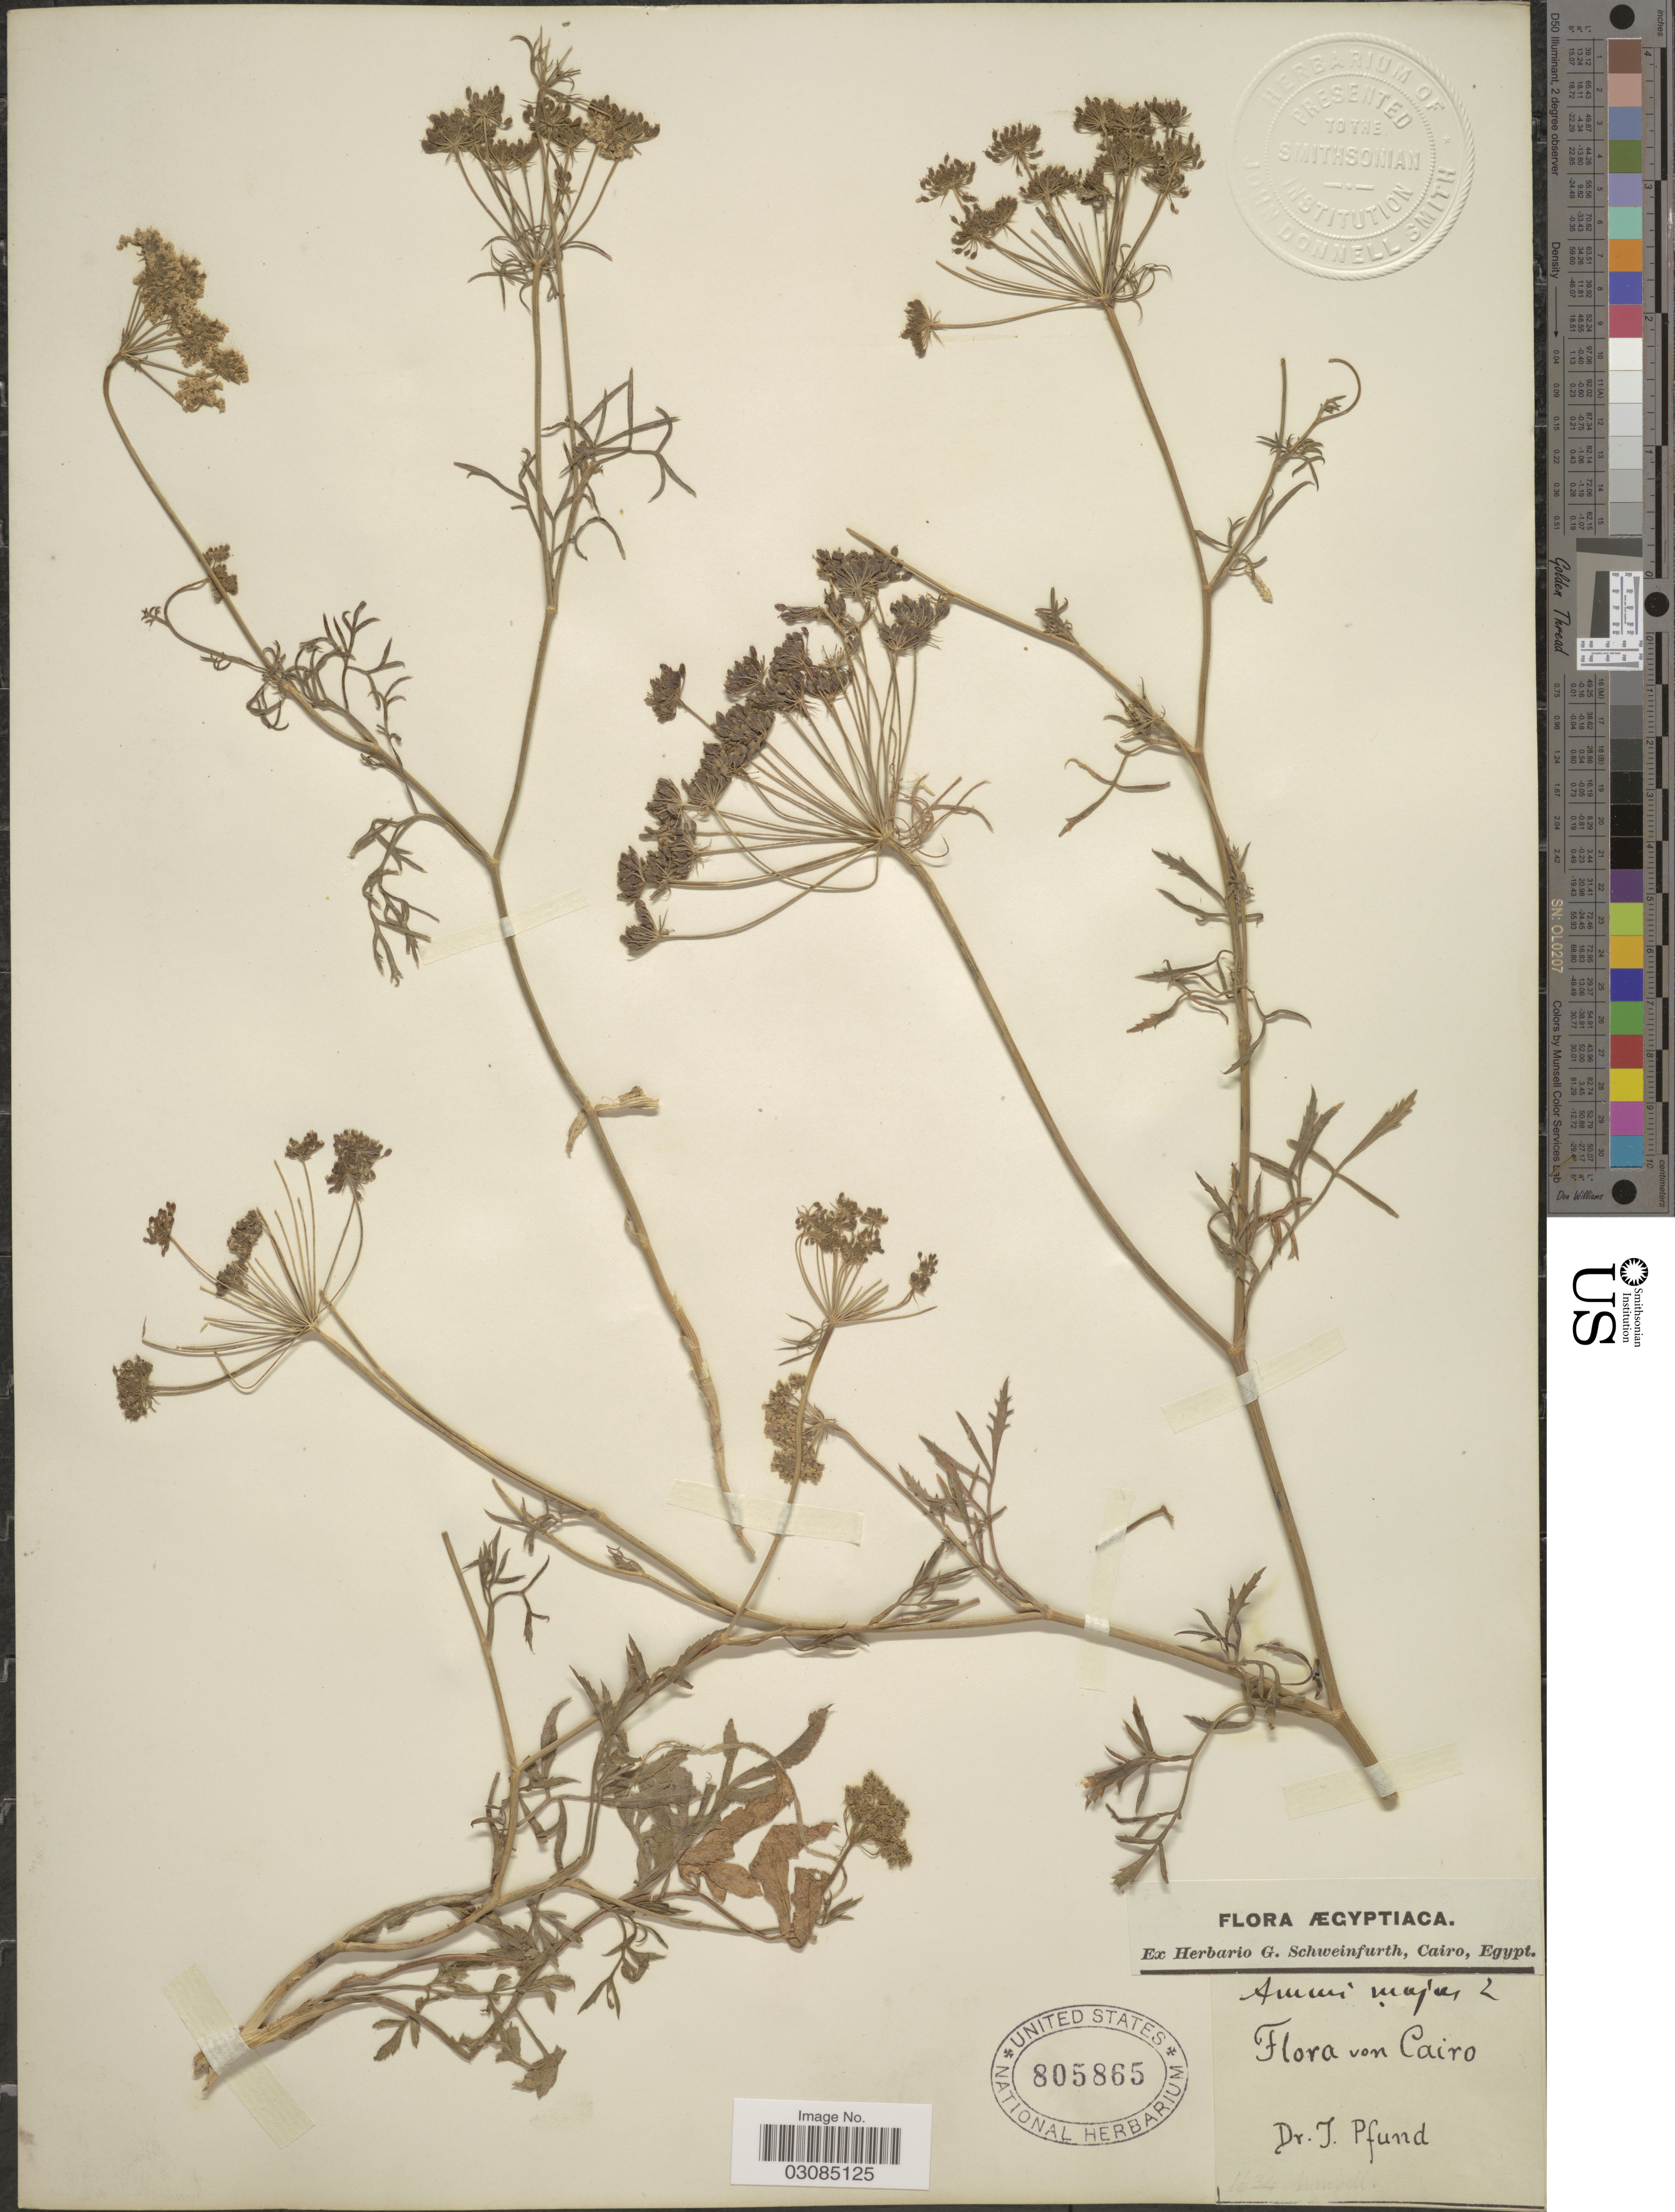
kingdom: Plantae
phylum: Tracheophyta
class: Magnoliopsida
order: Apiales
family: Apiaceae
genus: Ammi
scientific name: Ammi majus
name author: L.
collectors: J. Pfund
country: Egypt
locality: Cairo.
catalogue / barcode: US 805865